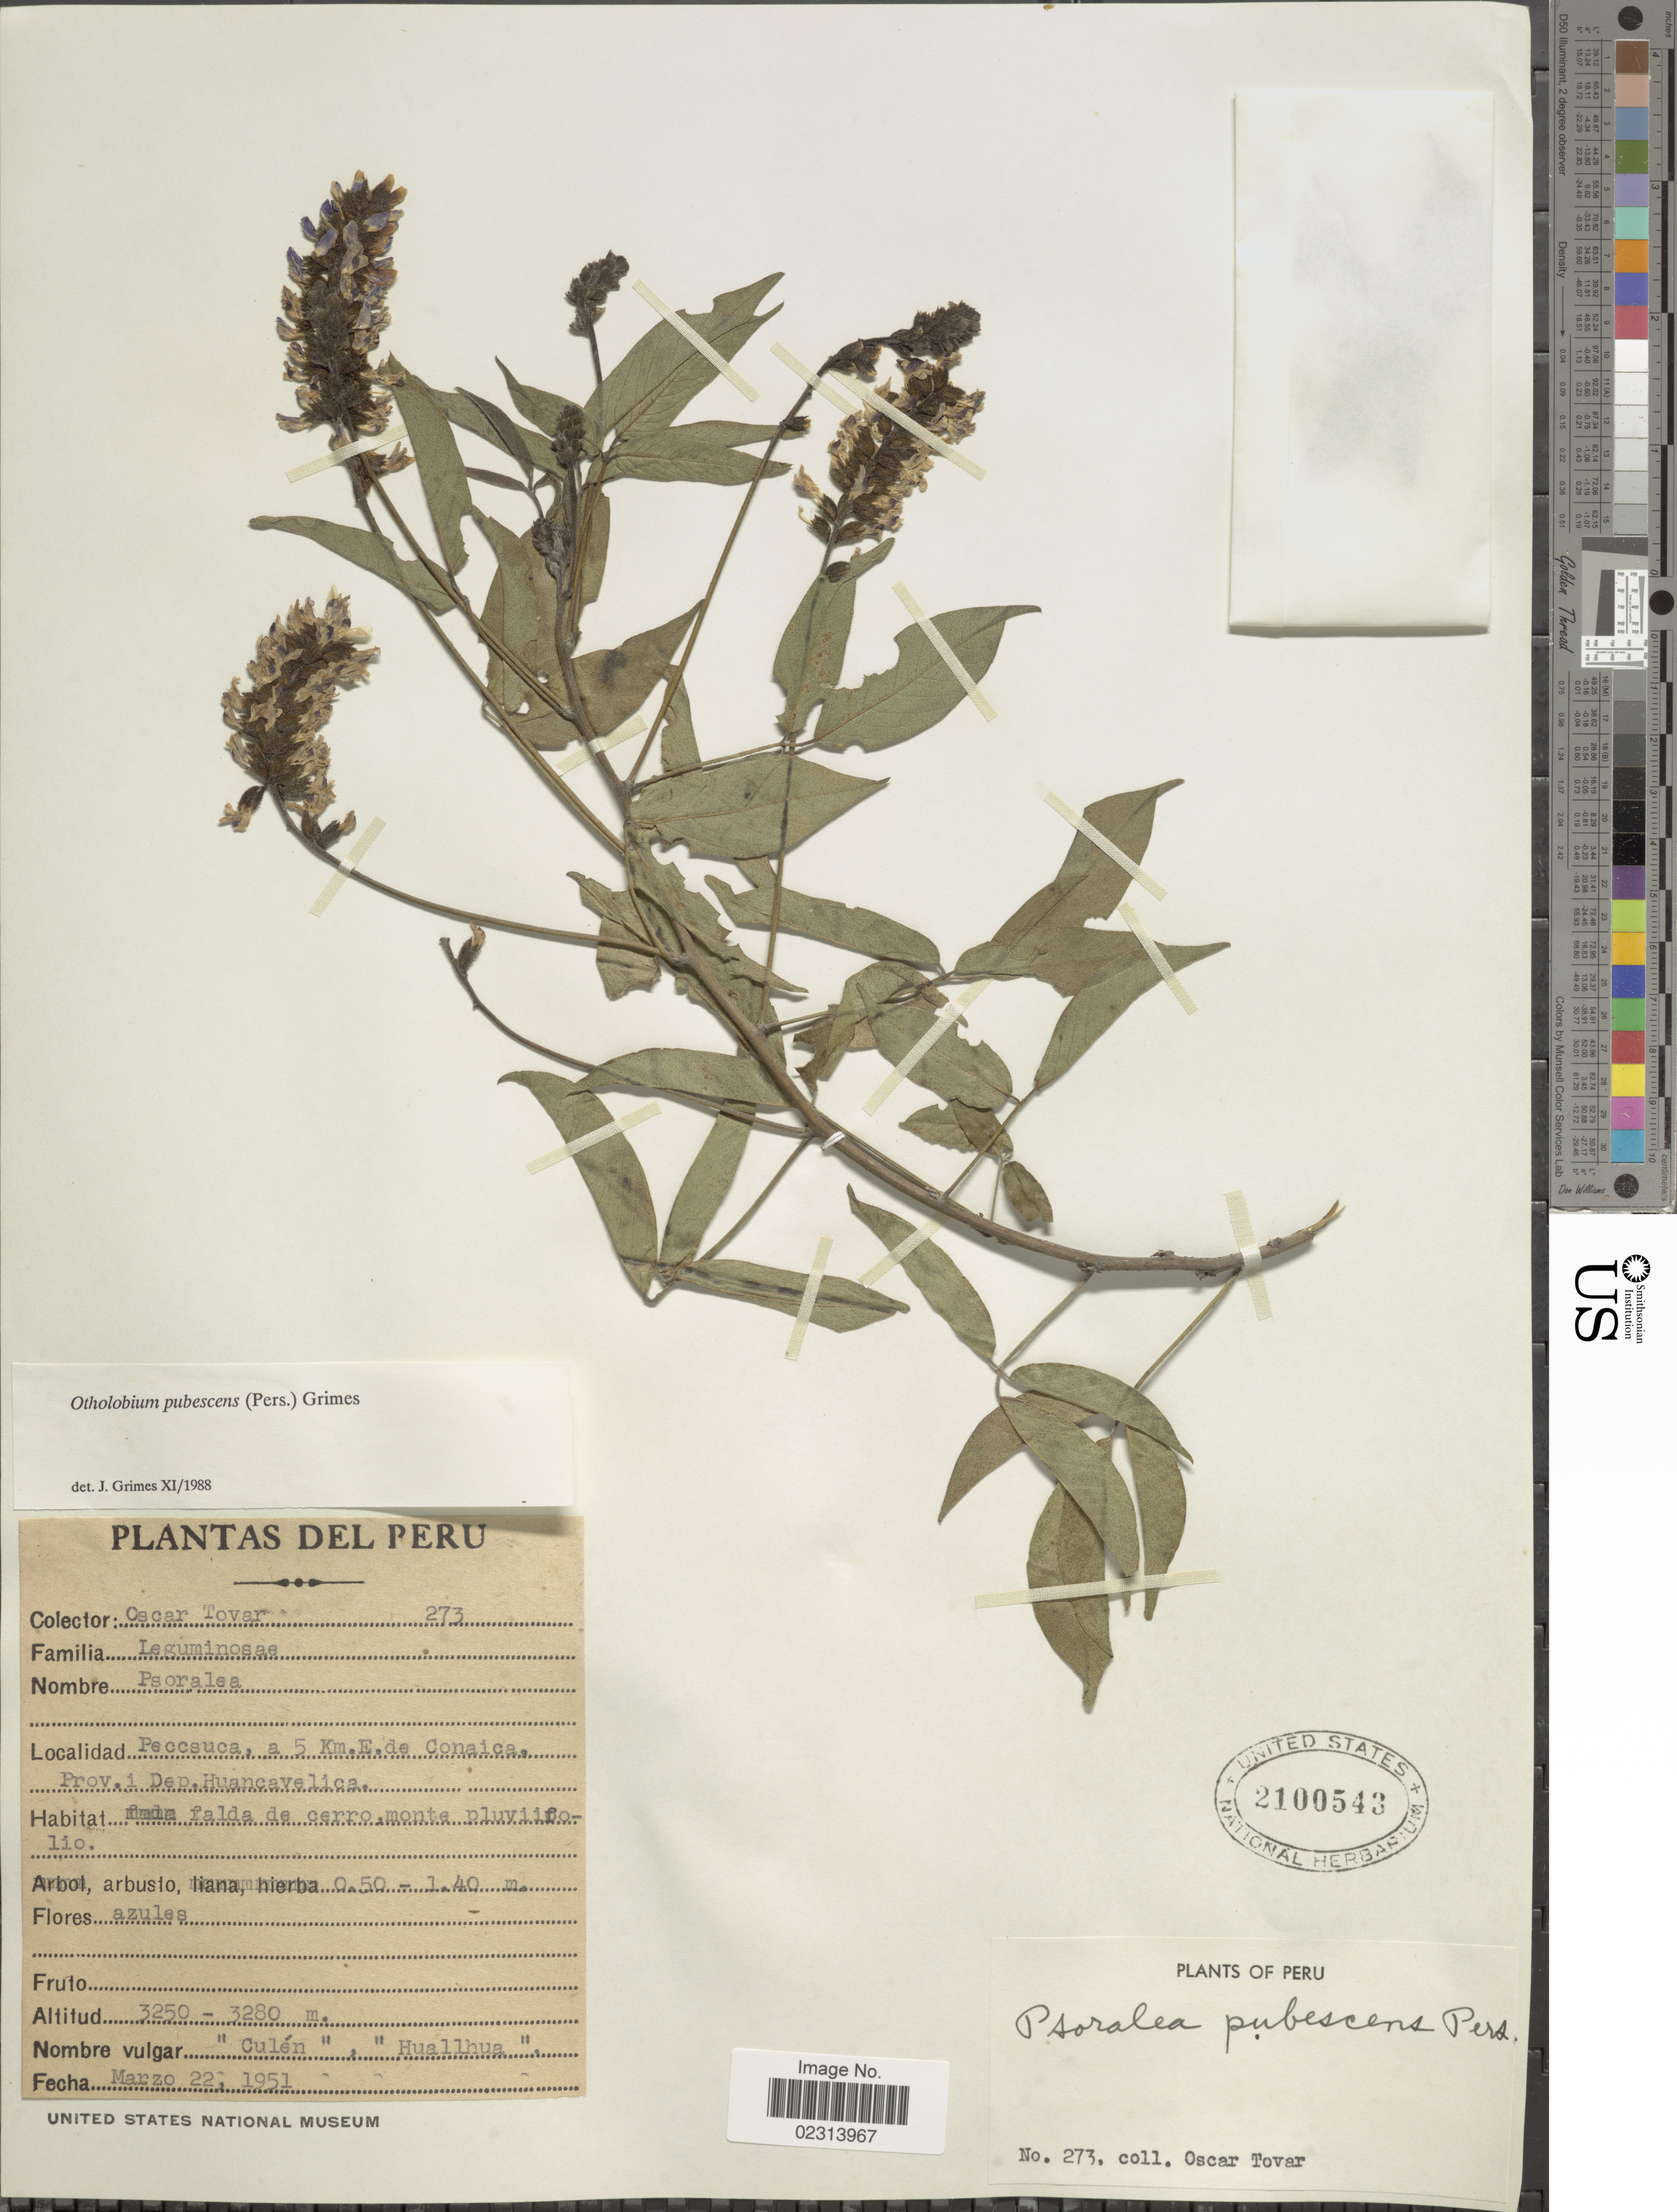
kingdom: Plantae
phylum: Tracheophyta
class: Magnoliopsida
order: Fabales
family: Fabaceae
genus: Otholobium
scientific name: Otholobium pubescens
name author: (Poir.) J.W. Grimes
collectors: Ó. Tovar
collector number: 273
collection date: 1951-03-22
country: Peru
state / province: Huancavelica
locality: Peccsuca, a 5 km E de Conaica, Prov. i Dep. Huancavelica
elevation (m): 3250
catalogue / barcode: US 2100543